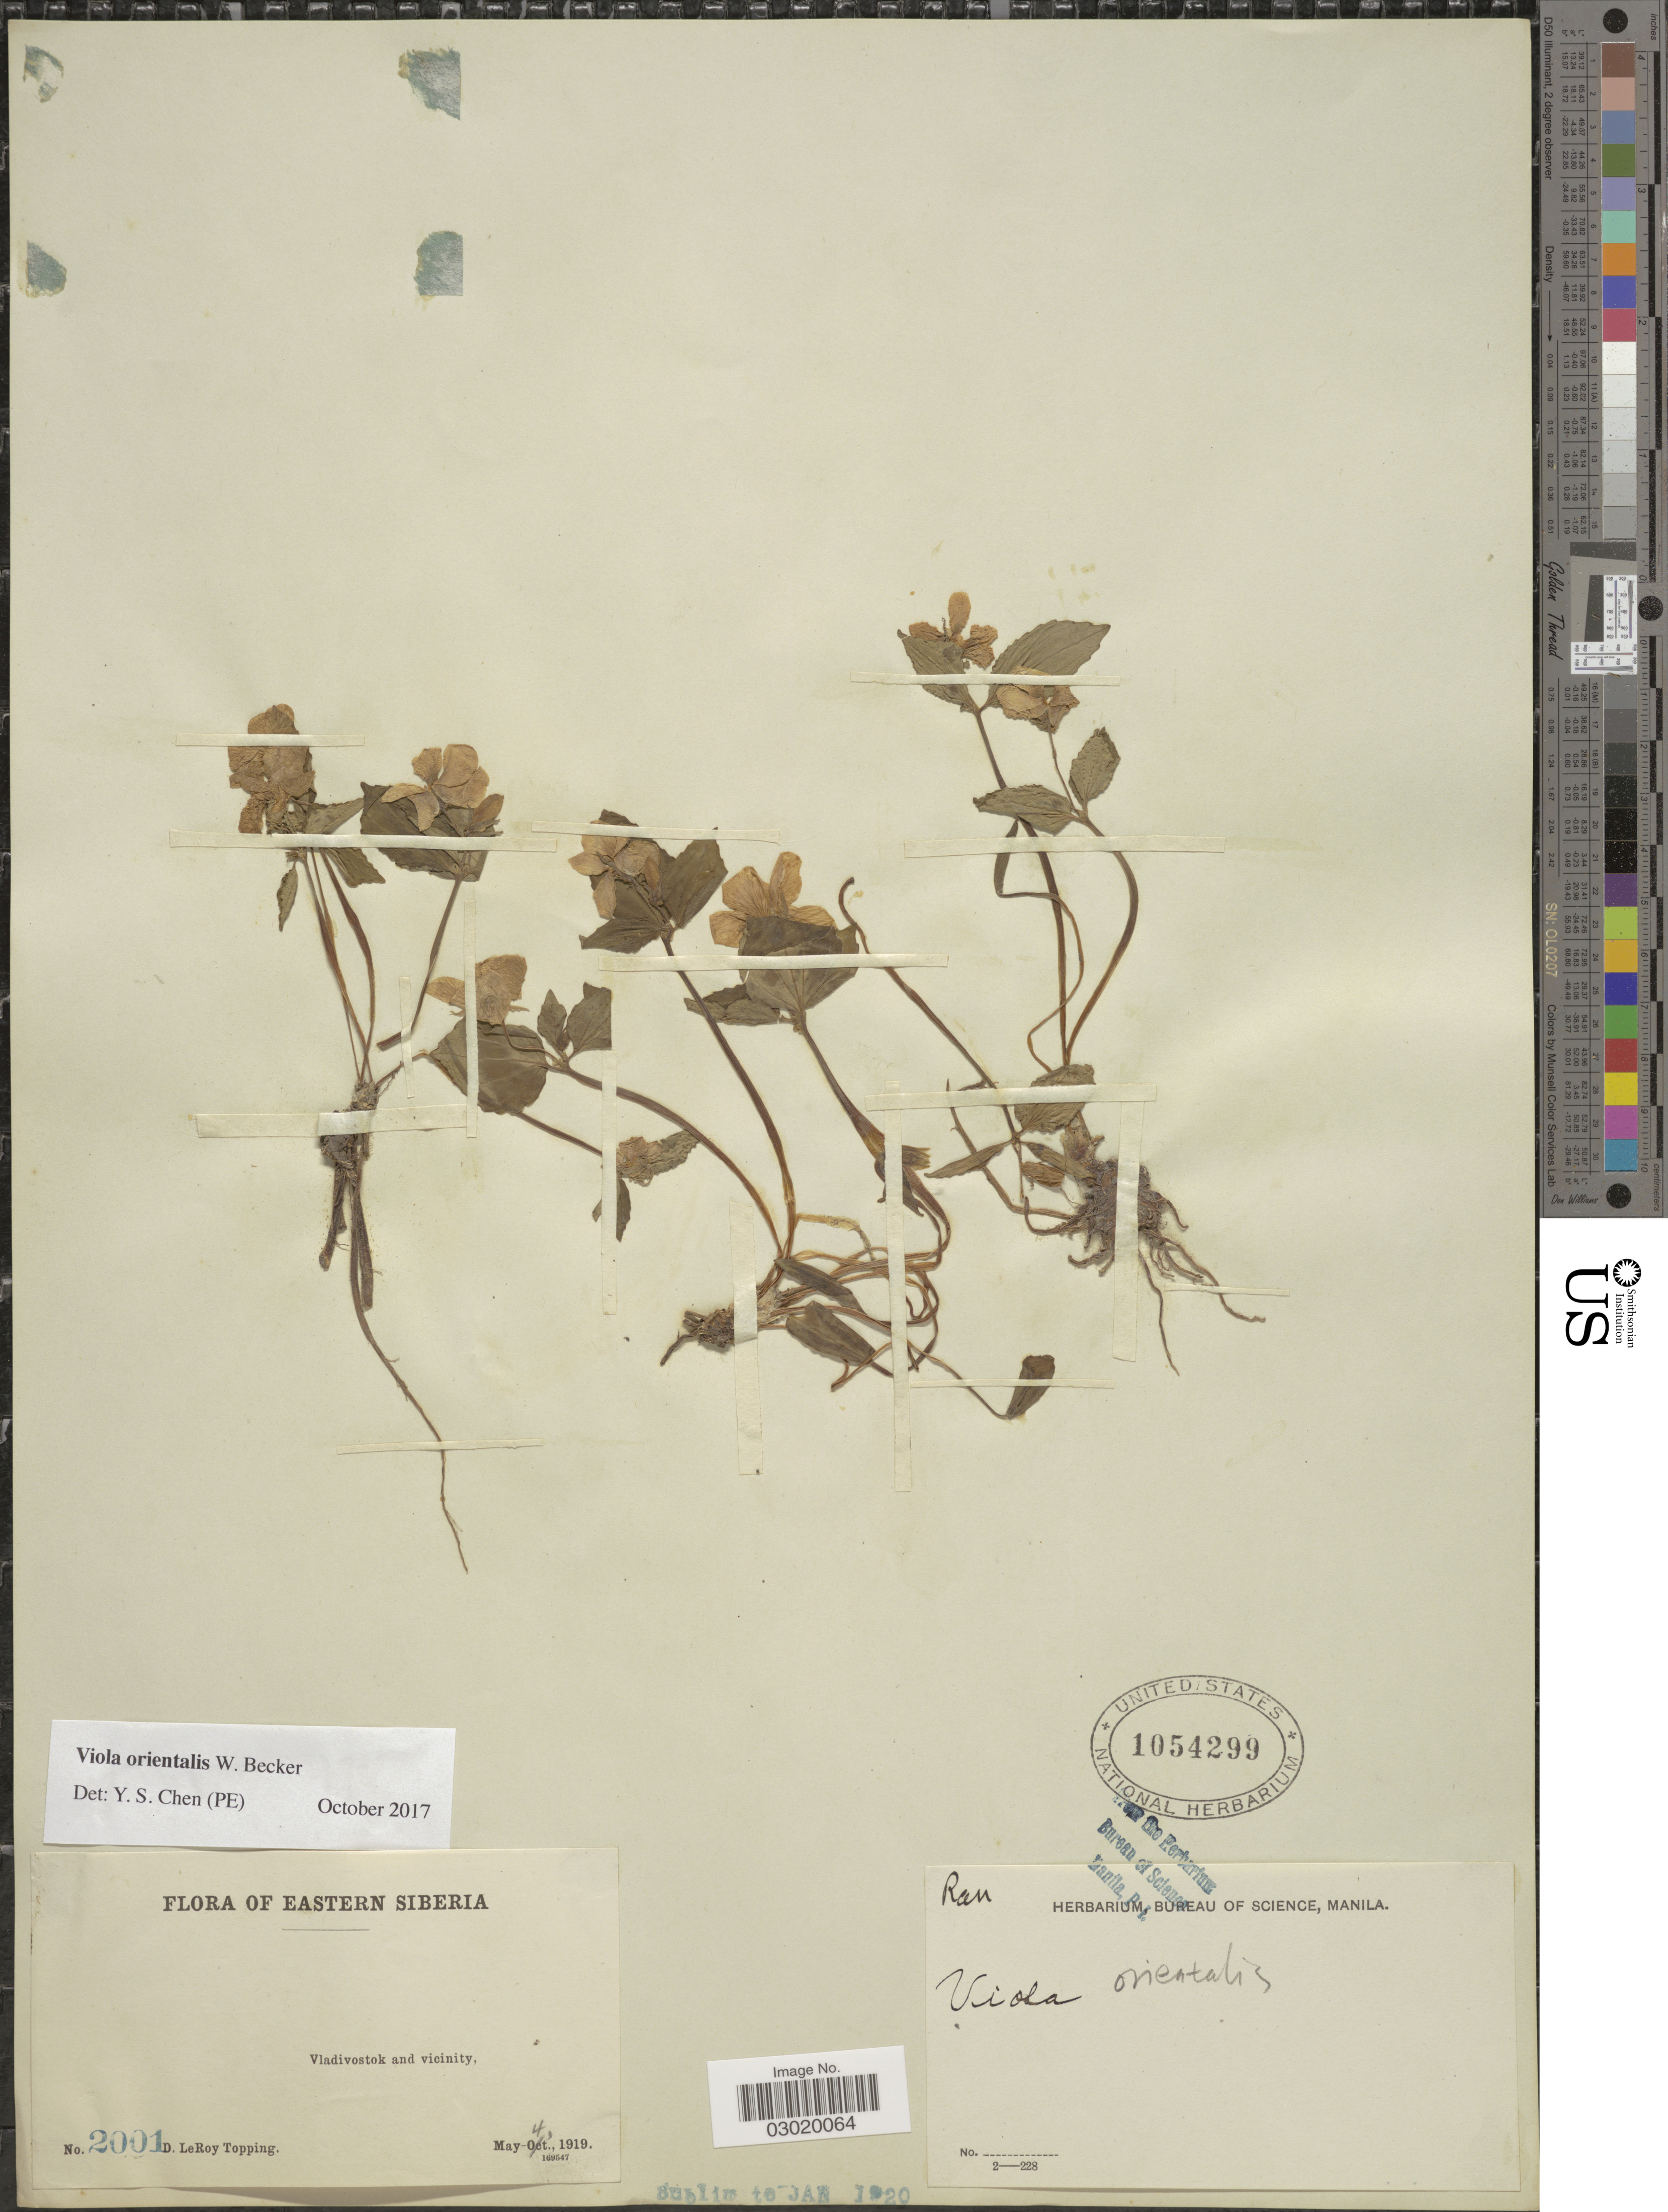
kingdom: Plantae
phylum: Tracheophyta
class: Magnoliopsida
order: Malpighiales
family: Violaceae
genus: Viola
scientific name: Viola orientalis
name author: W. Becker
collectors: D. L. Topping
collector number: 2001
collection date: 1919-05-04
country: Russian Federation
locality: Eastern Siberia. Vladivostok and vicinity.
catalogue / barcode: US 1054299